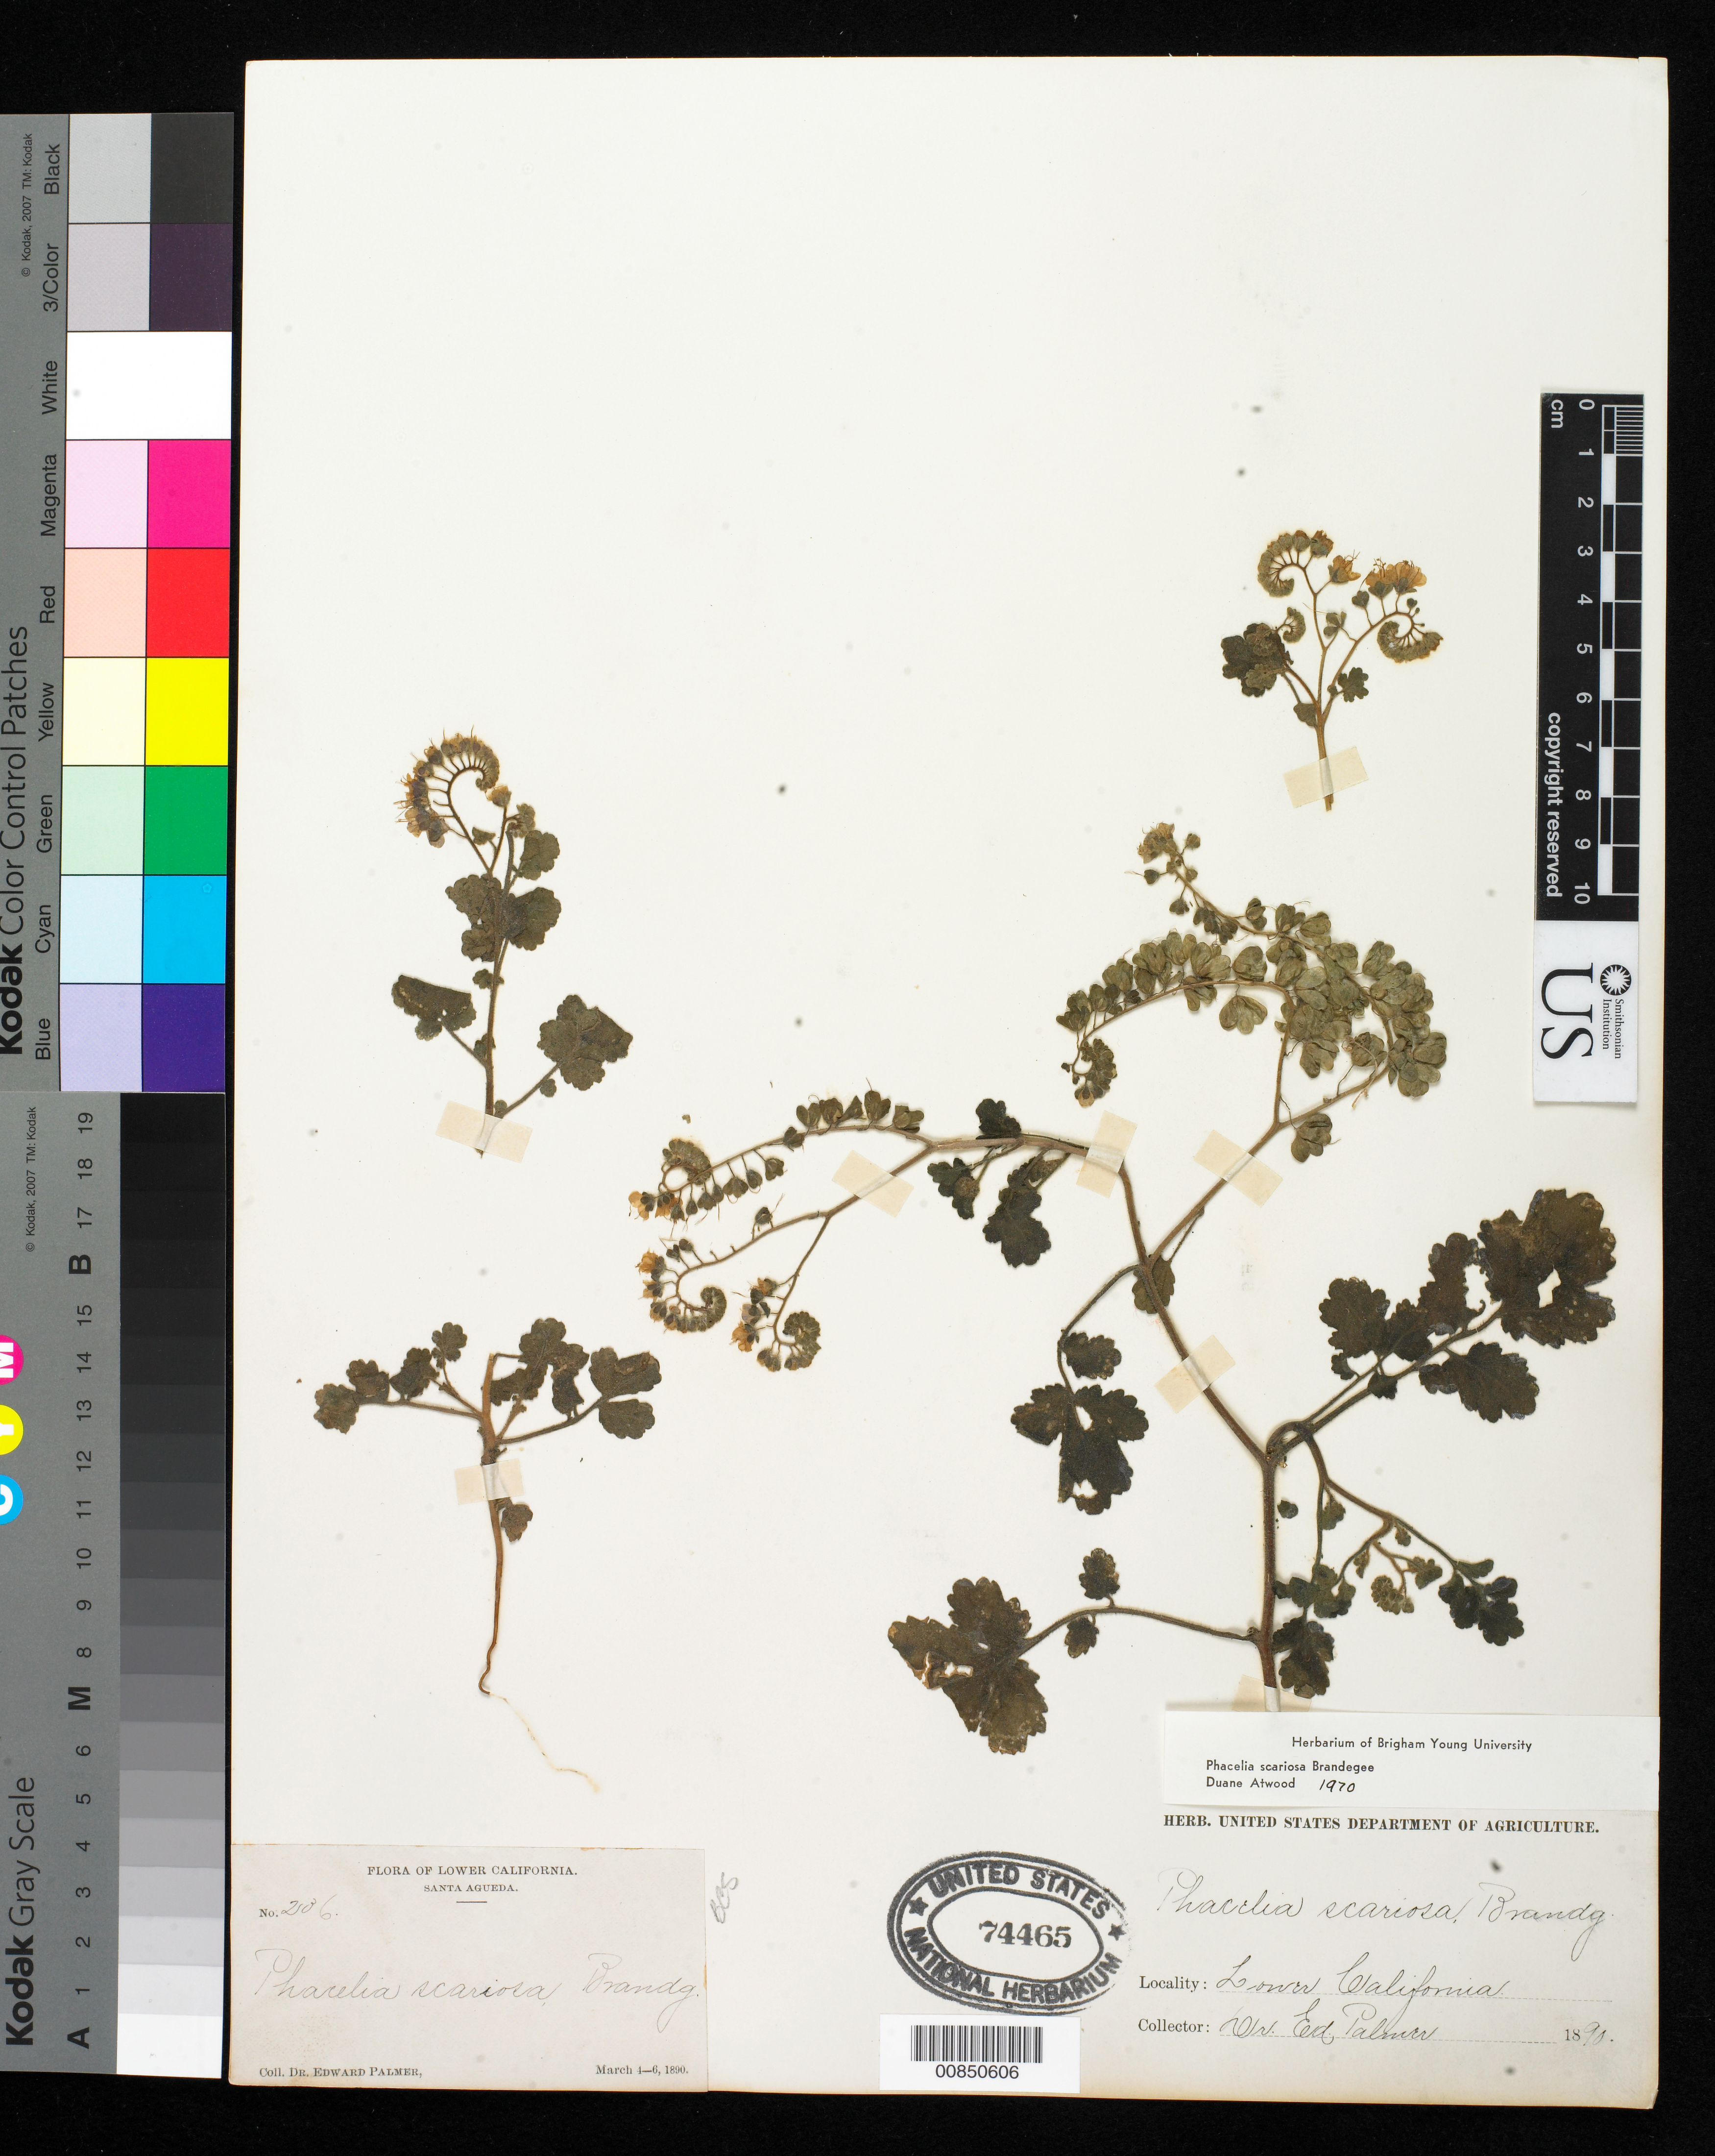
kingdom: Plantae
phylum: Tracheophyta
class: Magnoliopsida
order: Boraginales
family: Hydrophyllaceae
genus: Phacelia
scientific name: Phacelia scariosa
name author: Brandegee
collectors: E. Palmer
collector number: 236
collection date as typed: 04 Mar 1890 to 06 Mar 1890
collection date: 1890-03-04/1890-03-06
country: Mexico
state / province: Baja California Sur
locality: Santa Agueda, Baja California Sur.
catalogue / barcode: US 74465